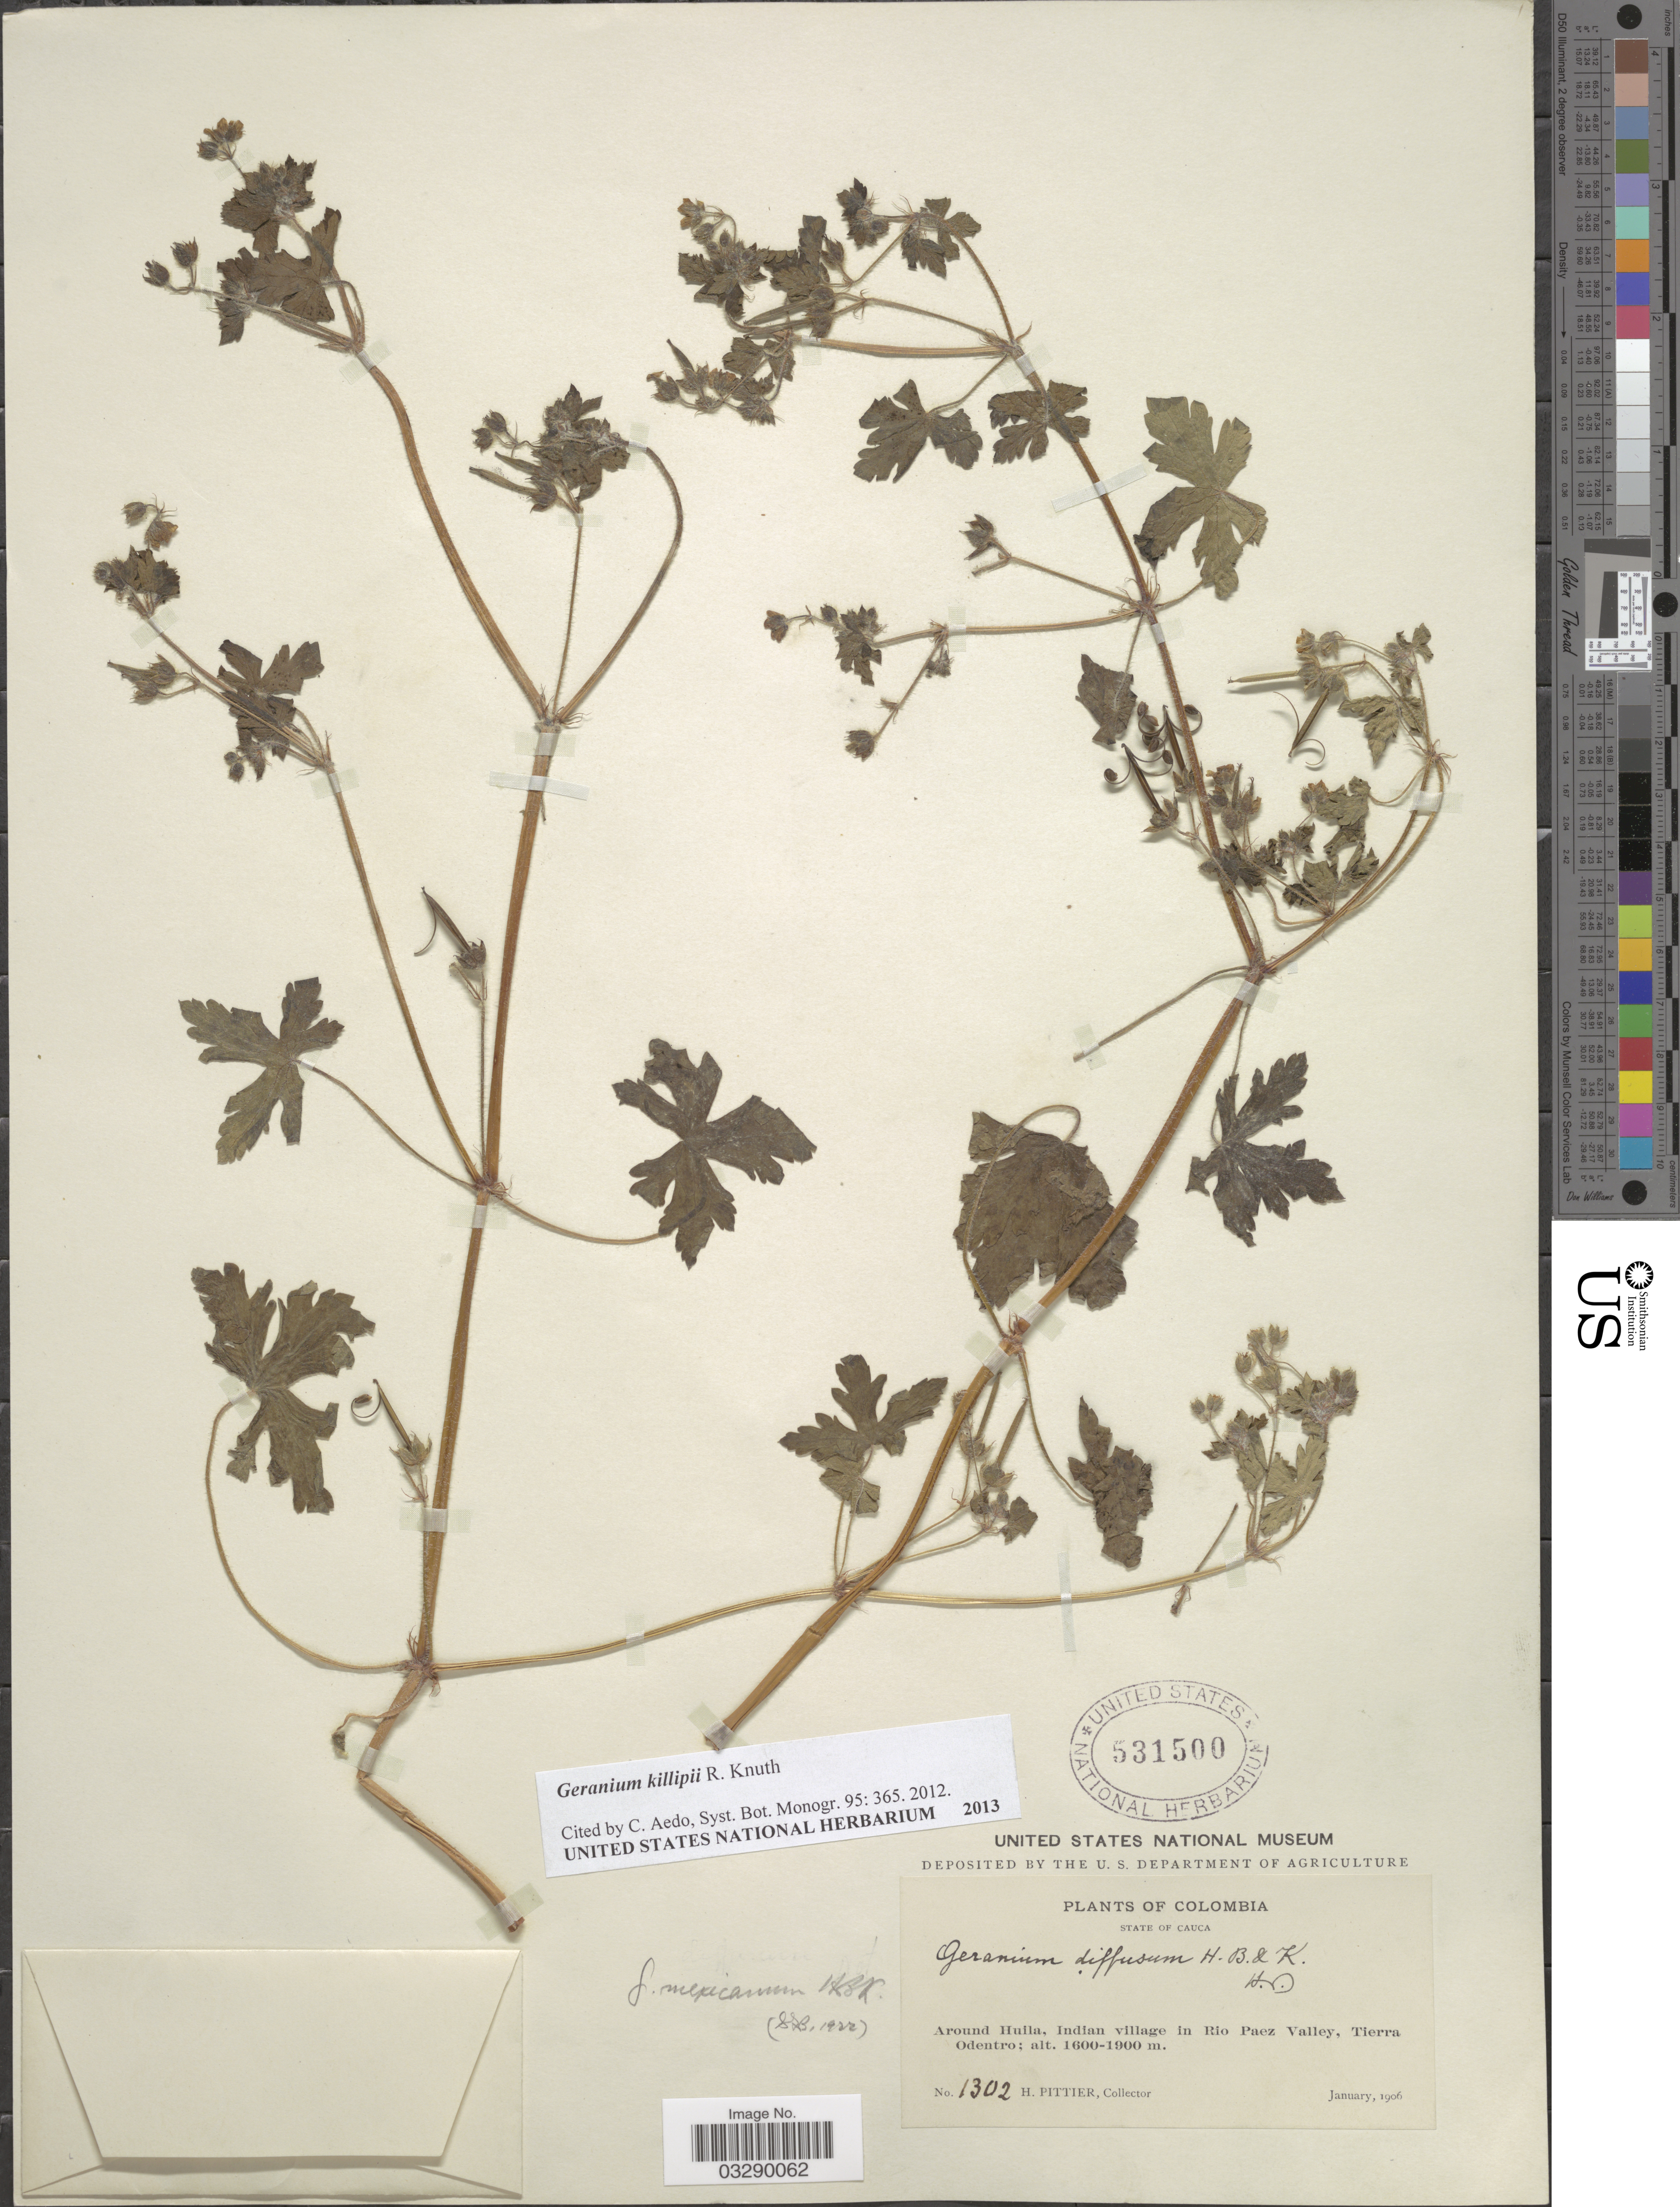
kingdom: Plantae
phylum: Tracheophyta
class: Magnoliopsida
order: Geraniales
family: Geraniaceae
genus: Geranium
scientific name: Geranium killipii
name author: R. Knuth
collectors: H. F. Pittier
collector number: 1302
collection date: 1906-01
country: Colombia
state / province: Cauca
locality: Around Huila, Indian village in Rio Paez Valley, Tierra Odentro.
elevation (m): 1600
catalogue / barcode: US 531500